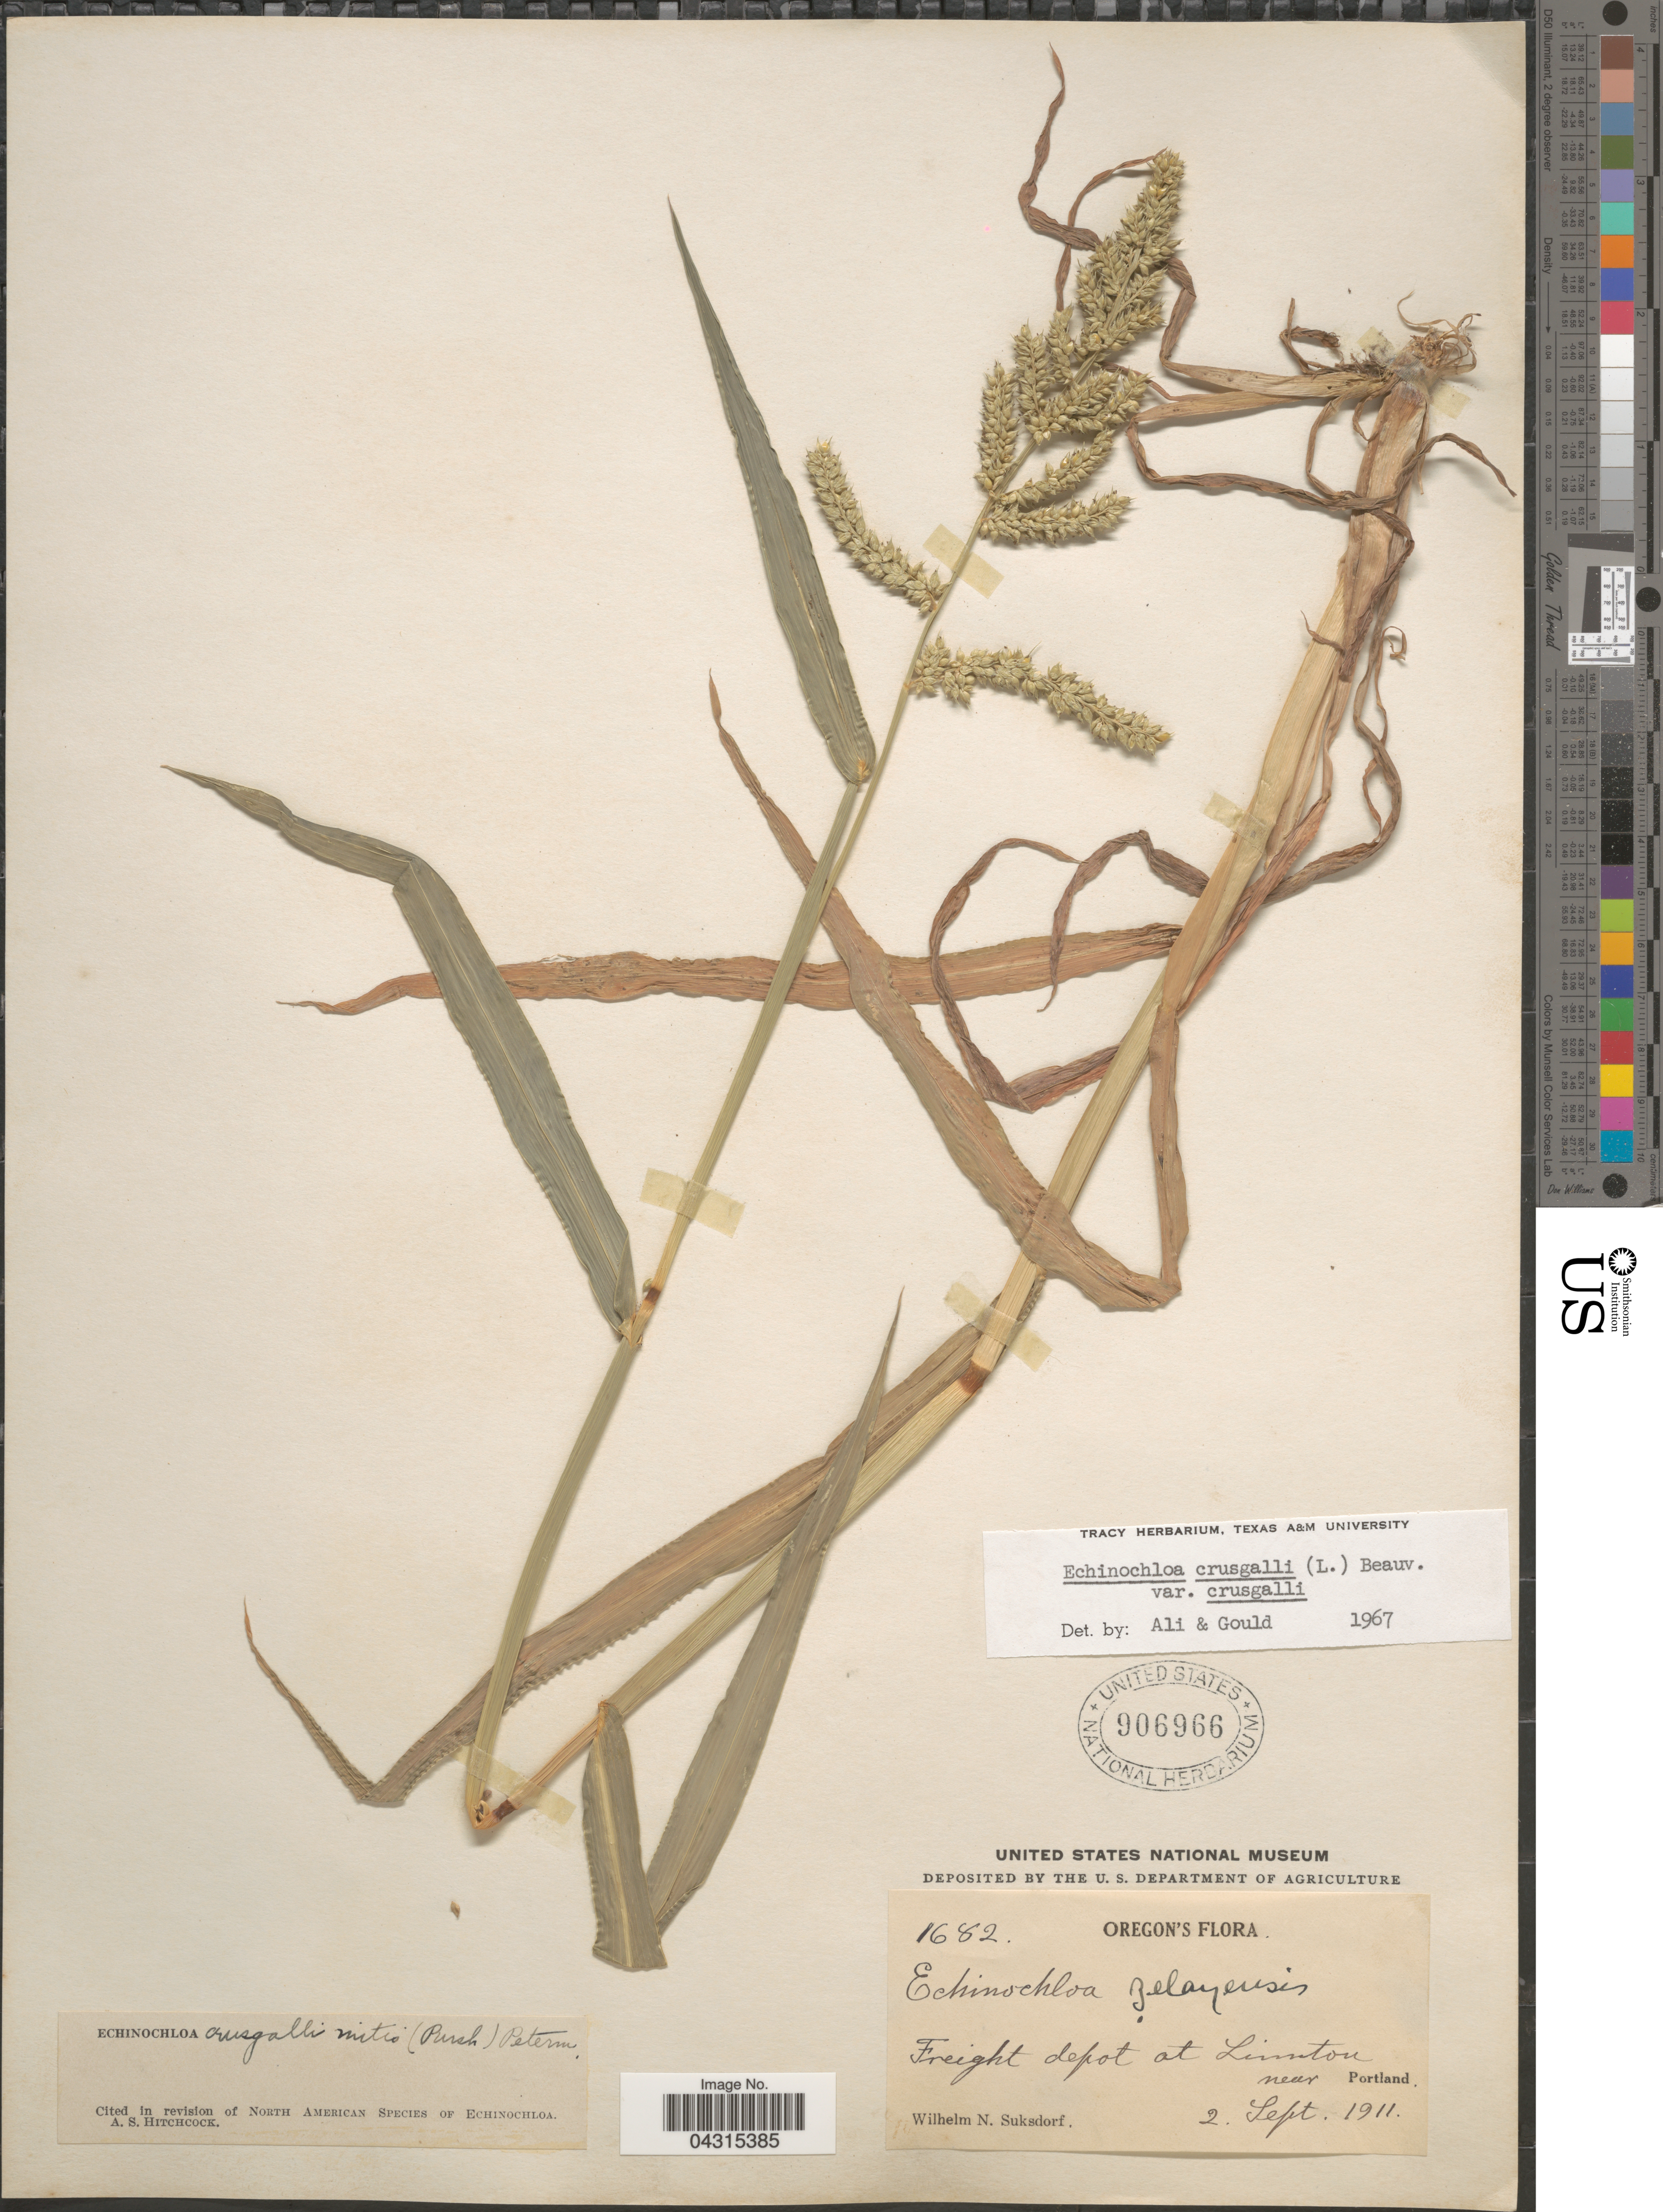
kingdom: Plantae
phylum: Tracheophyta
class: Liliopsida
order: Poales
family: Poaceae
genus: Echinochloa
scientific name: Echinochloa crus-galli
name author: (L.) P. Beauv.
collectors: W. N. Suksdorf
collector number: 1682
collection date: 1911-09-02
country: United States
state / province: Oregon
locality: Freight depot at Linnton, near Portland.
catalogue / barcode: US 906966